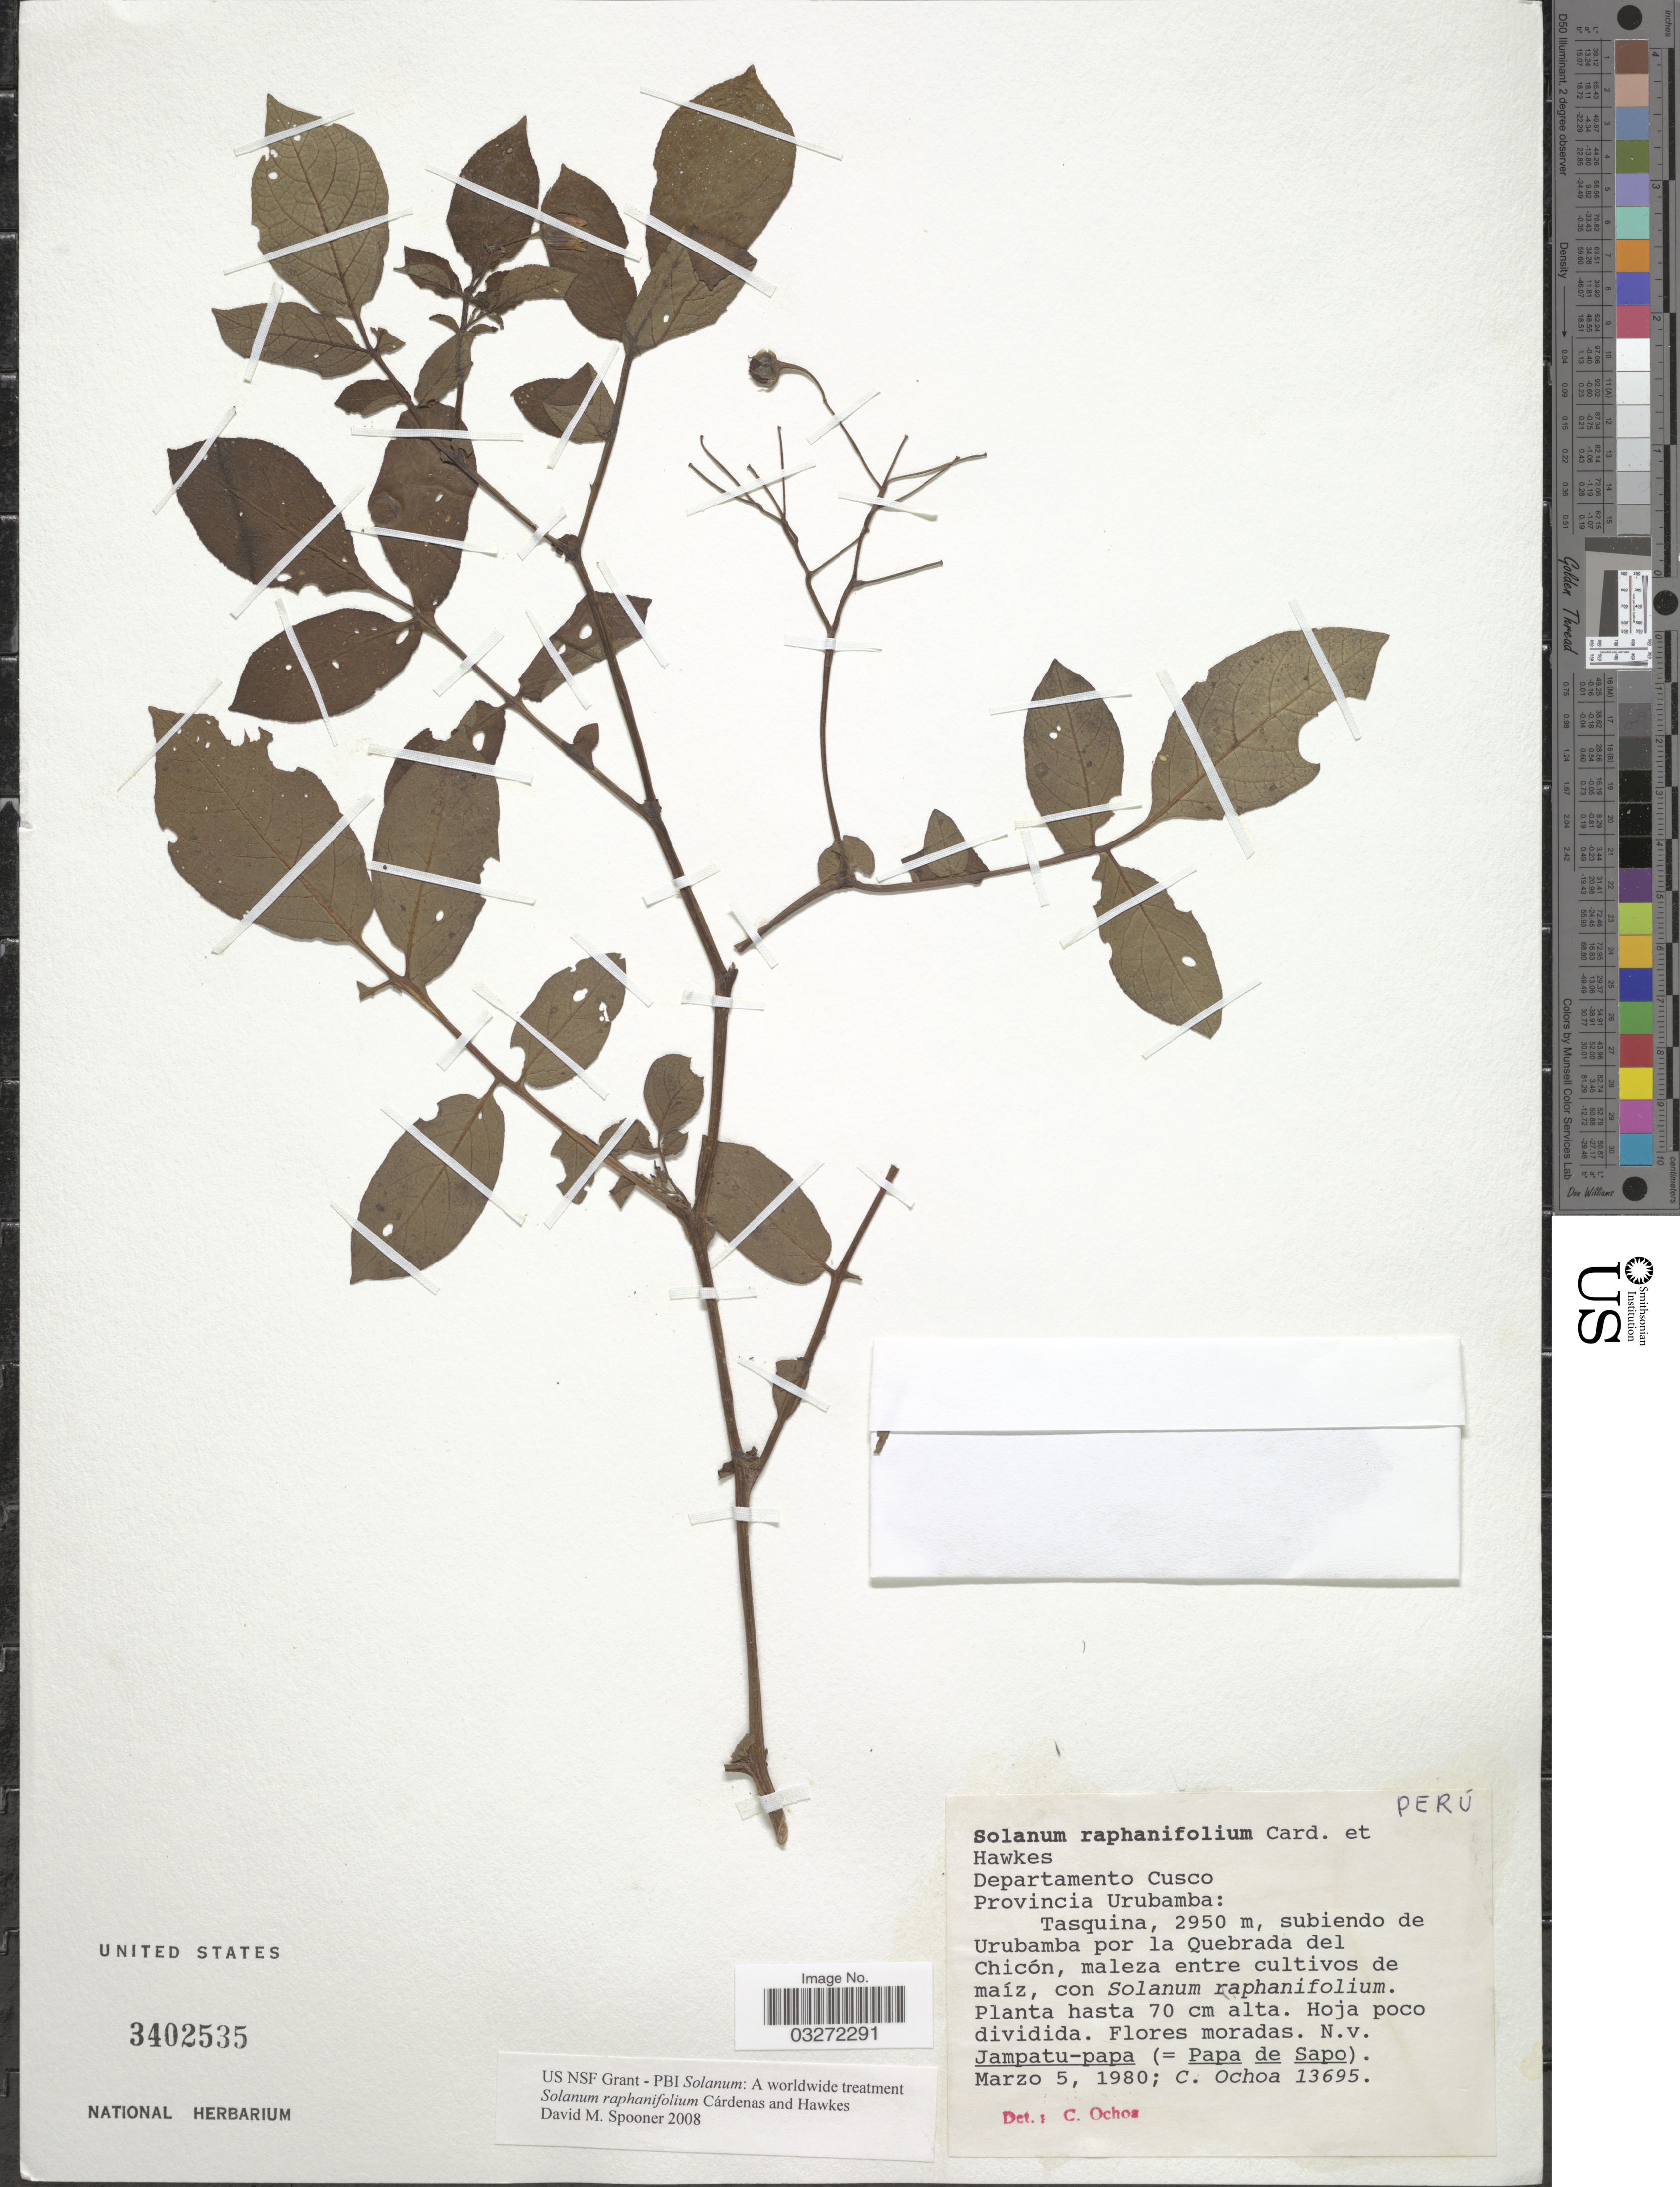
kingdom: Plantae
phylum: Tracheophyta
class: Magnoliopsida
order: Solanales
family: Solanaceae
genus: Solanum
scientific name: Solanum raphanifolium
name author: Cárdenas & Hawkes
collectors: C. Ochoa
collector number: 13695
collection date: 1980-03-05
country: Peru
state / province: Cusco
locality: Departamento Cusco, Provincia Urubamba: Tasquina, subiendo de Urubamba por la Quebrada del Chicón.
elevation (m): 2950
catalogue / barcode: US 3402535